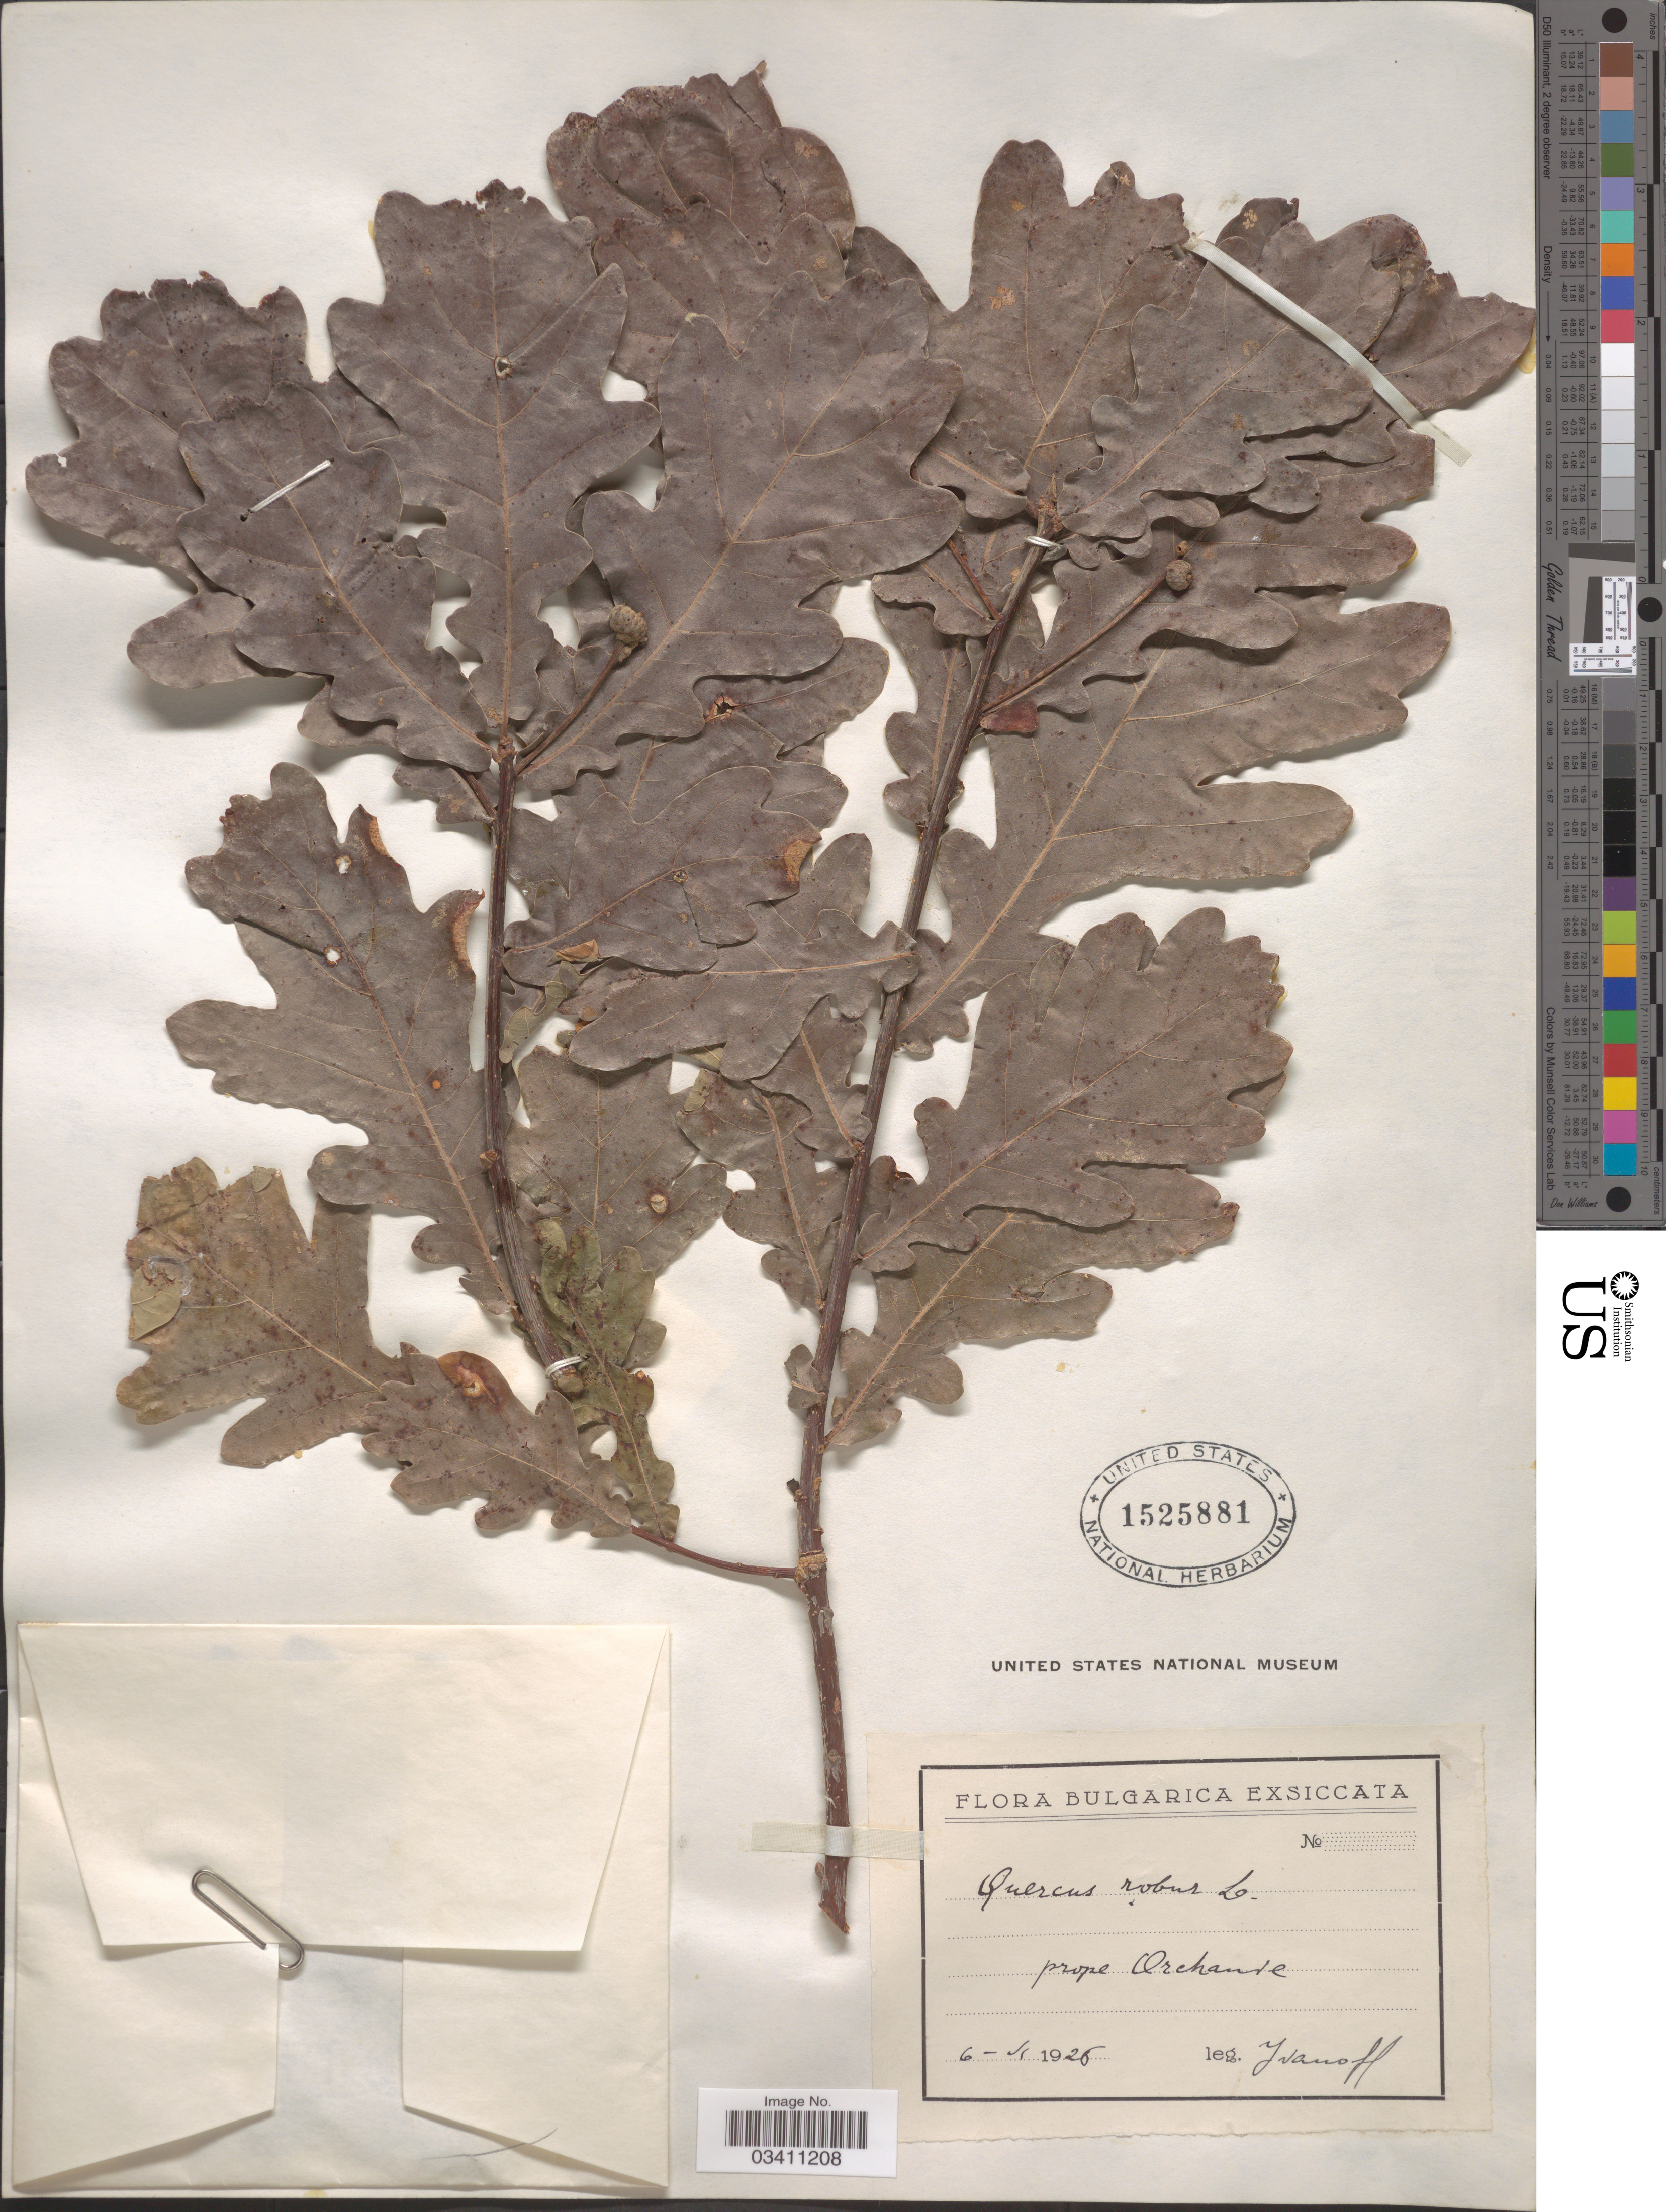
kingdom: Plantae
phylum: Tracheophyta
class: Magnoliopsida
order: Fagales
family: Fagaceae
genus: Quercus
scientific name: Quercus robur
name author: L.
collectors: Yvanoff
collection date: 1926-06-06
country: Bulgaria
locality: Prope Orchande [interpreted].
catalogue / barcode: US 1525881